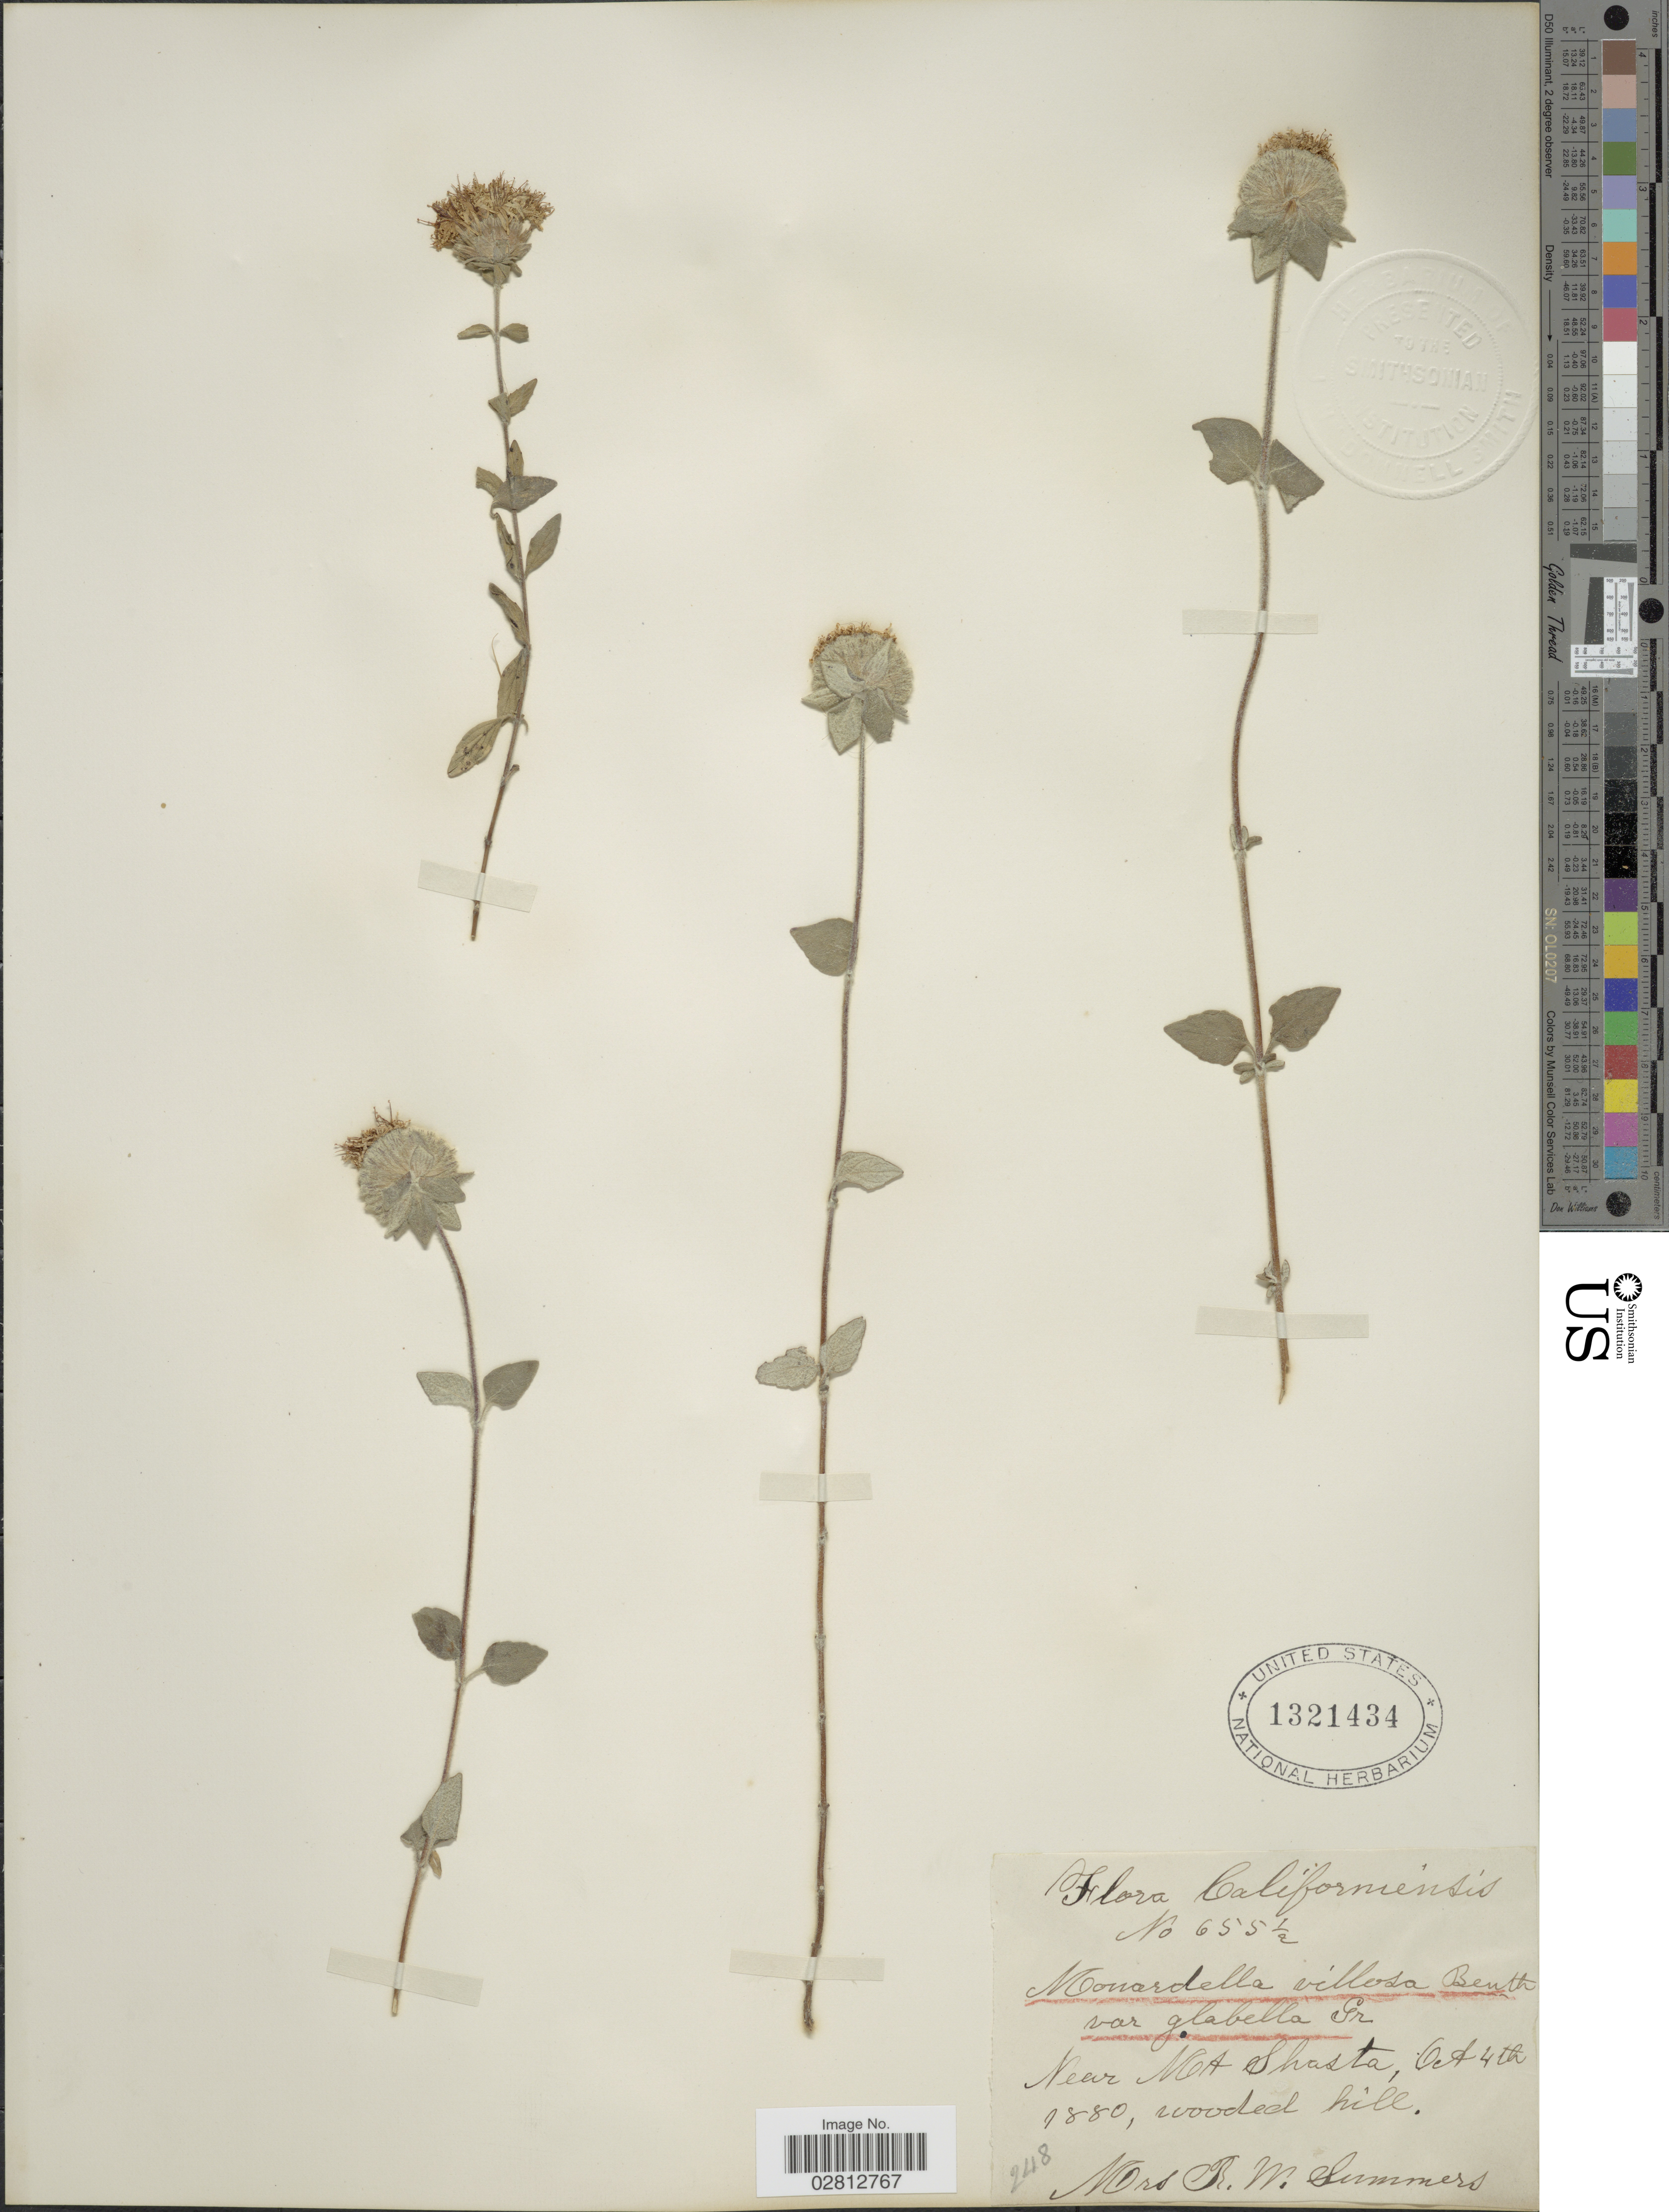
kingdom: Plantae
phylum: Tracheophyta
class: Magnoliopsida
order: Lamiales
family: Lamiaceae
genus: Monardella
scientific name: Monardella villosa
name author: Benth.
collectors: R. Summers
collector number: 655½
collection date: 1880-10-04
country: United States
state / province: California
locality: Near Mt Shasta.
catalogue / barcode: US 1321434